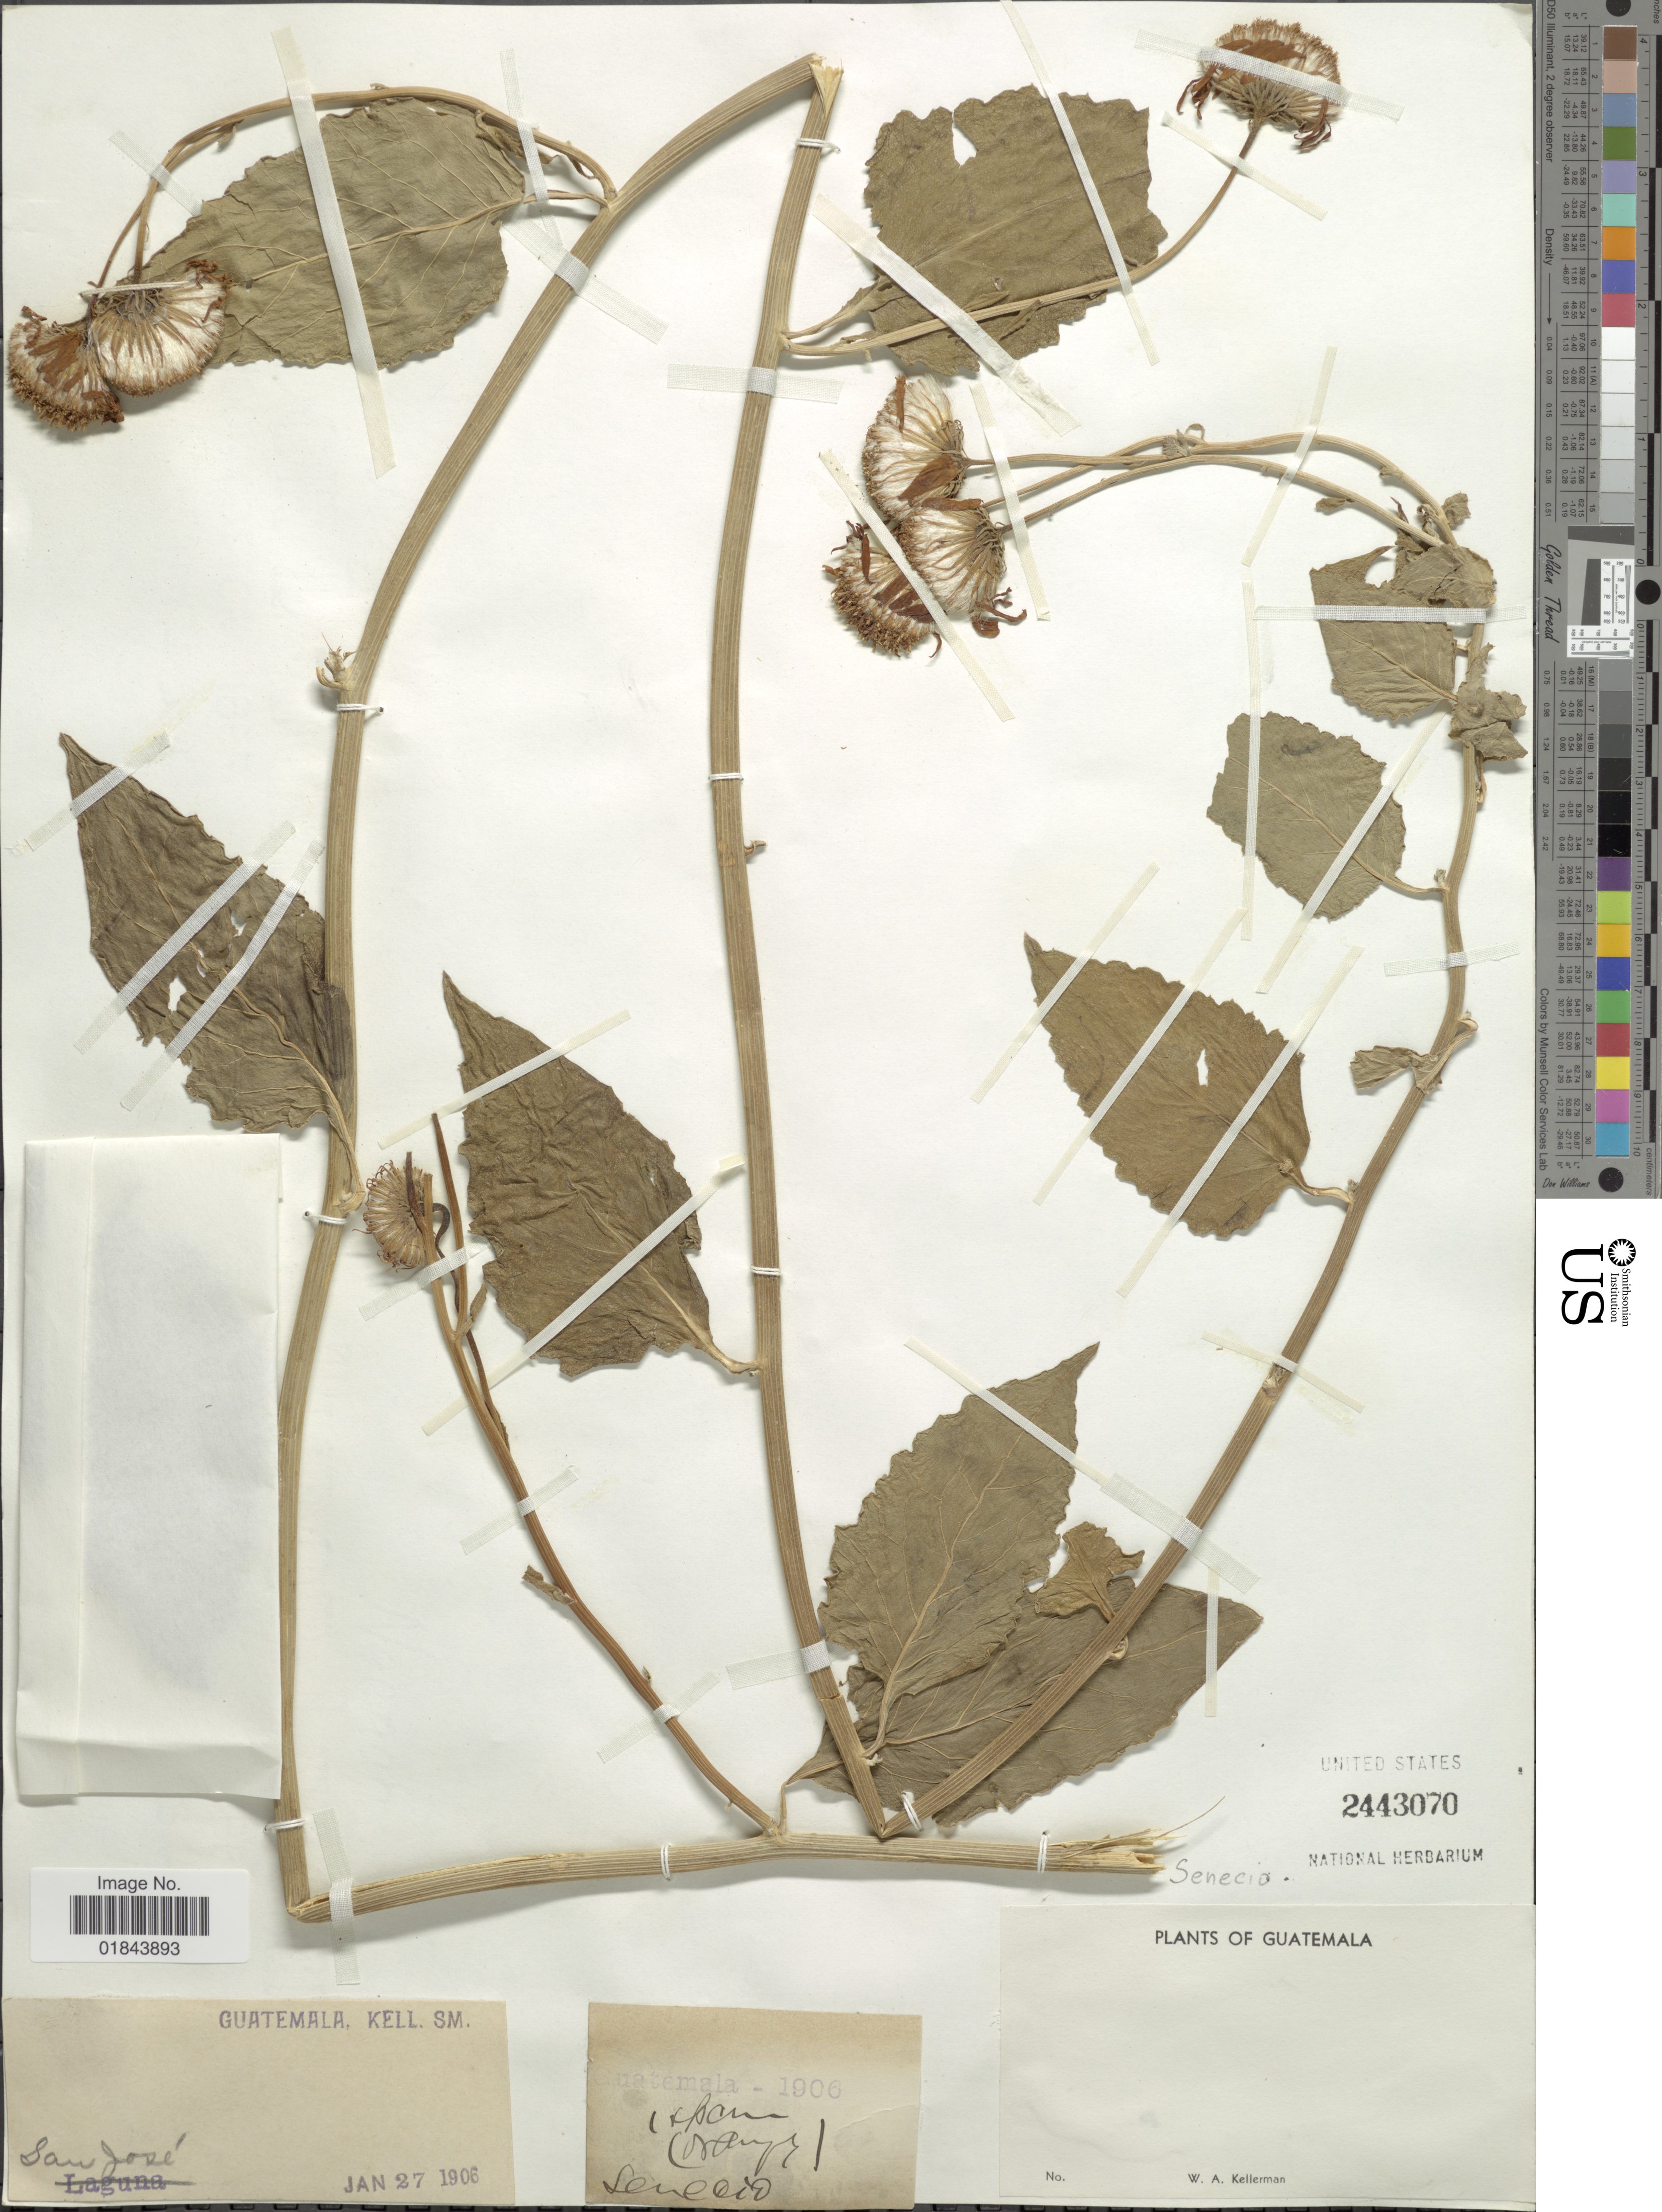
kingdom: Plantae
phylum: Tracheophyta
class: Magnoliopsida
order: Asterales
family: Asteraceae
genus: Pseudogynoxys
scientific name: Pseudogynoxys cummingii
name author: (Benth.) H. Rob. & Cuatrec.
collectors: W. Kellerman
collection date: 1906-01-27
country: Guatemala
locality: San José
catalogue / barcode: US 2443070